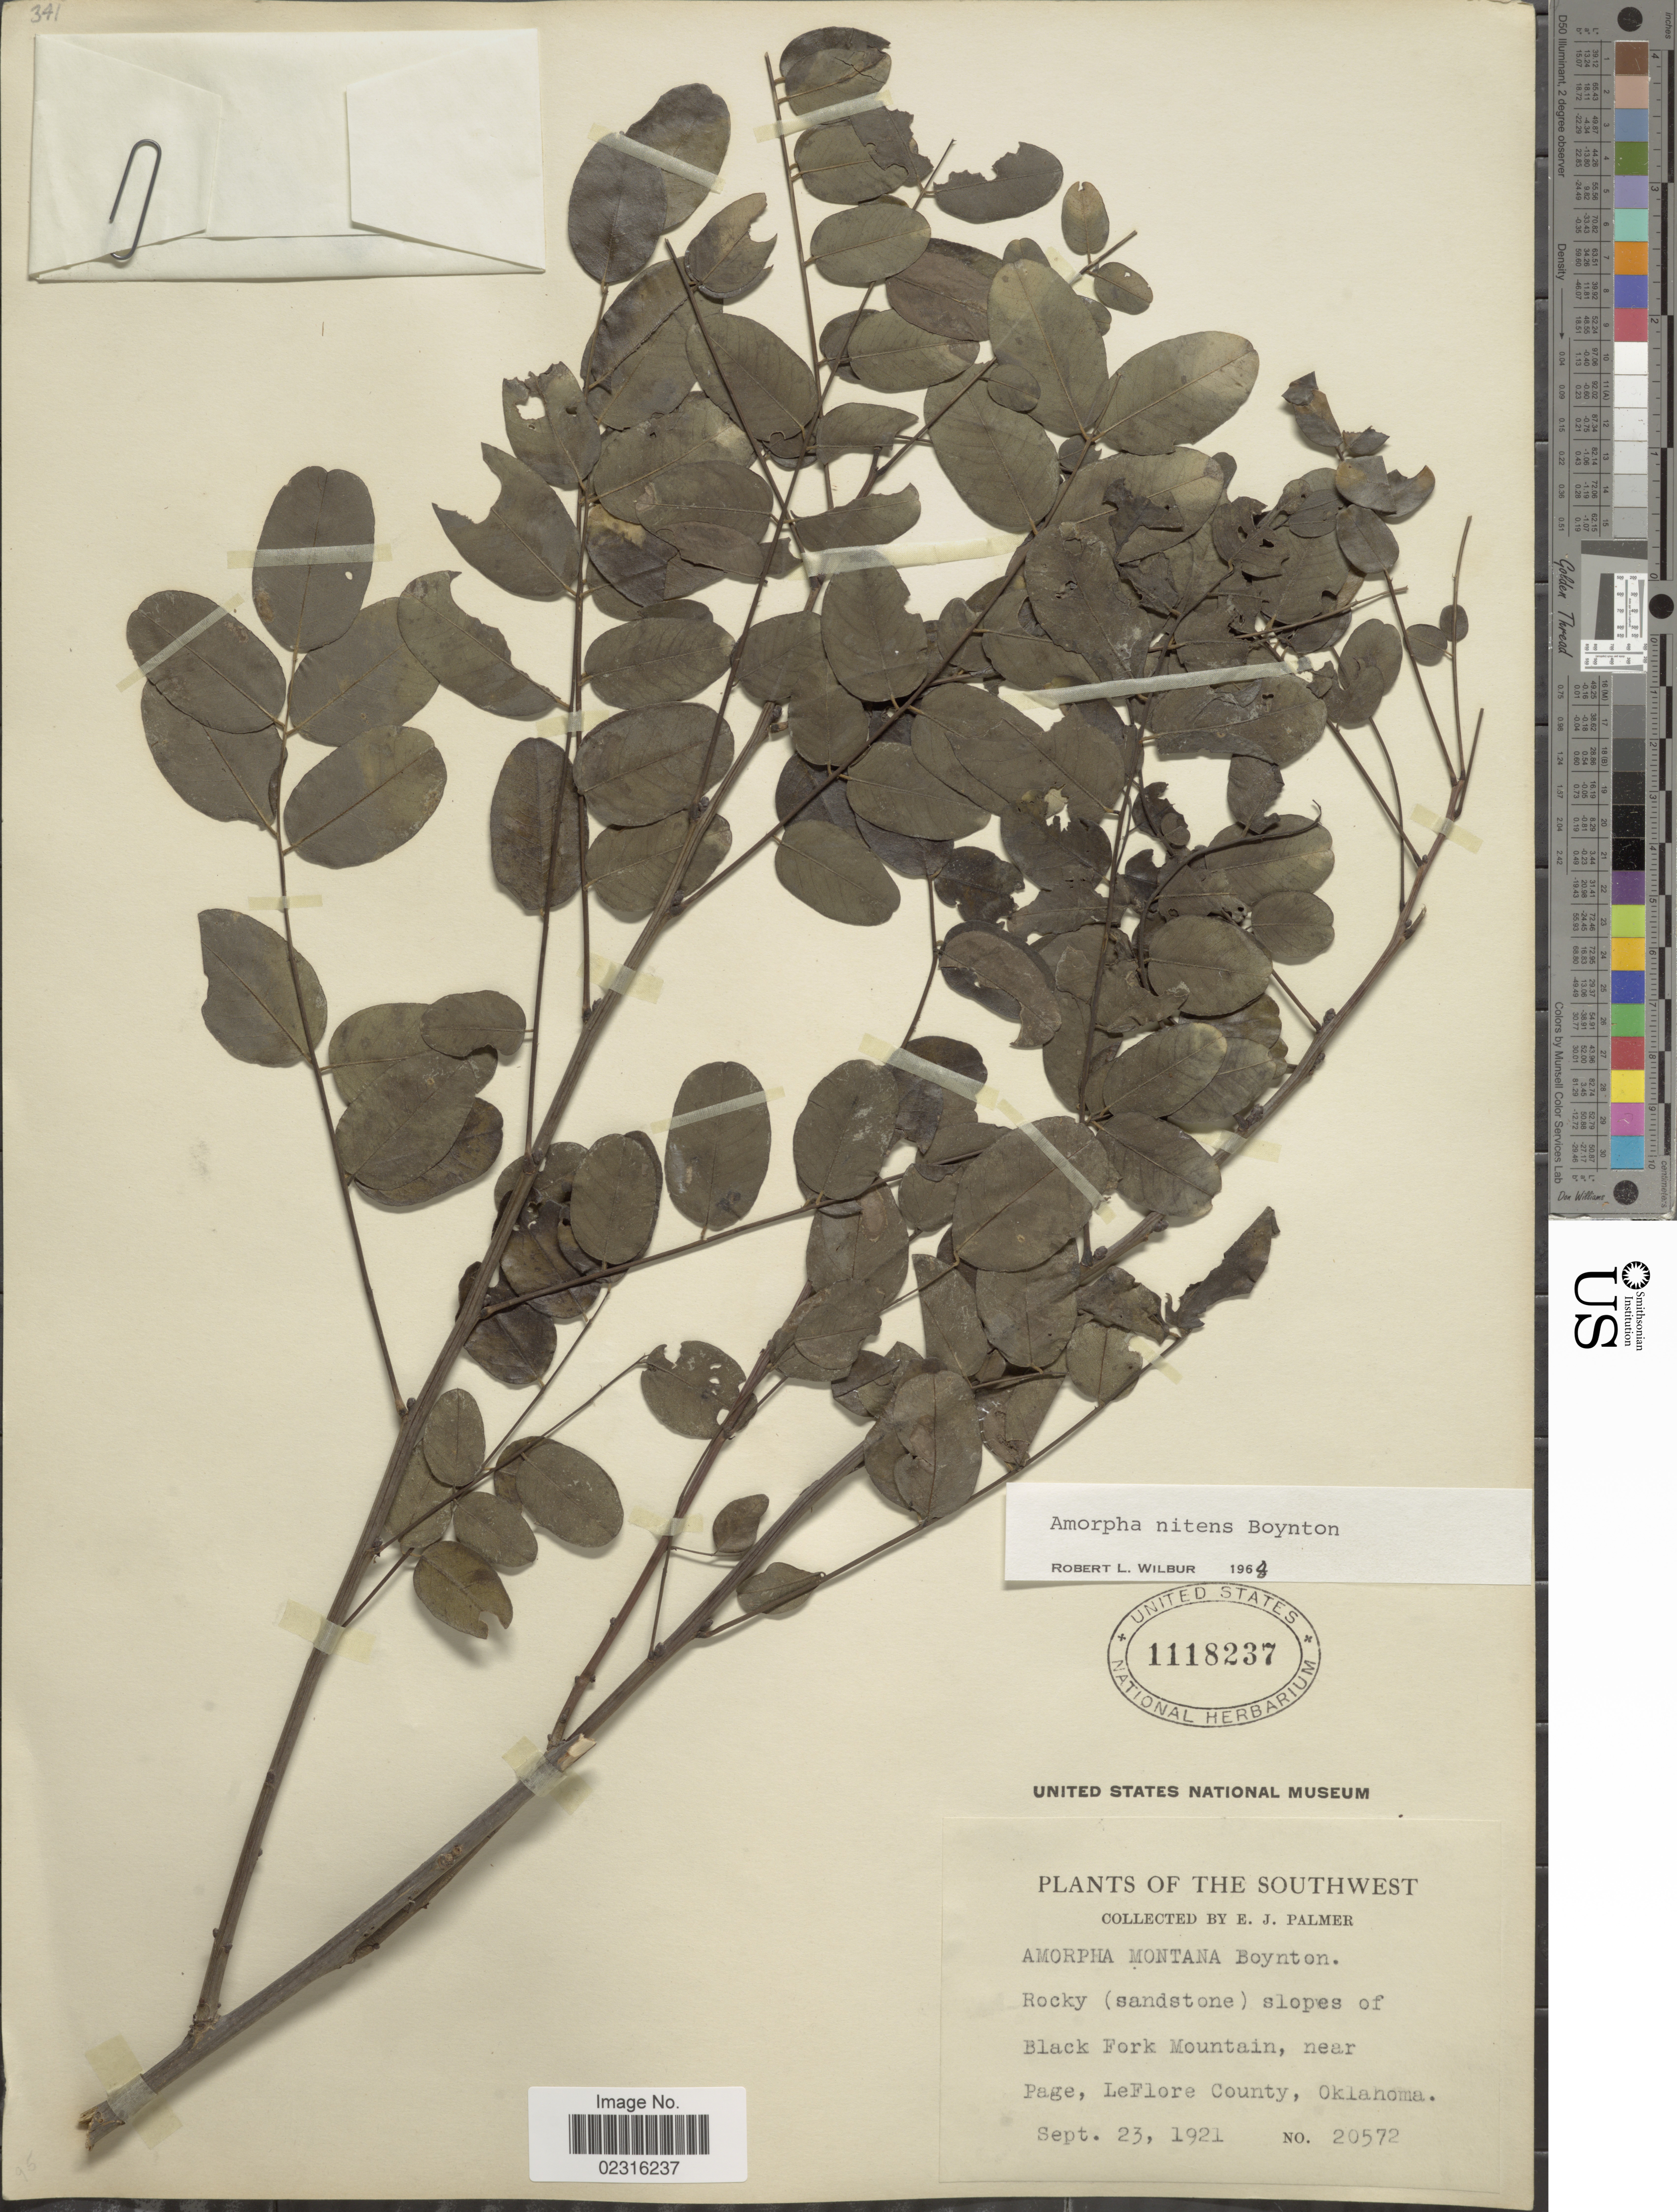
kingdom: Plantae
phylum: Tracheophyta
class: Magnoliopsida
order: Fabales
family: Fabaceae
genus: Amorpha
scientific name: Amorpha nitens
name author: F.E. Boynton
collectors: E. J. Palmer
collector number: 20572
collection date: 1921-09-23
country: United States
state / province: Oklahoma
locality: The Southwest, rocky (sandstone) slopes of Black Fork Mountain, near Page, LeFlore County.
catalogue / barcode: US 1118237